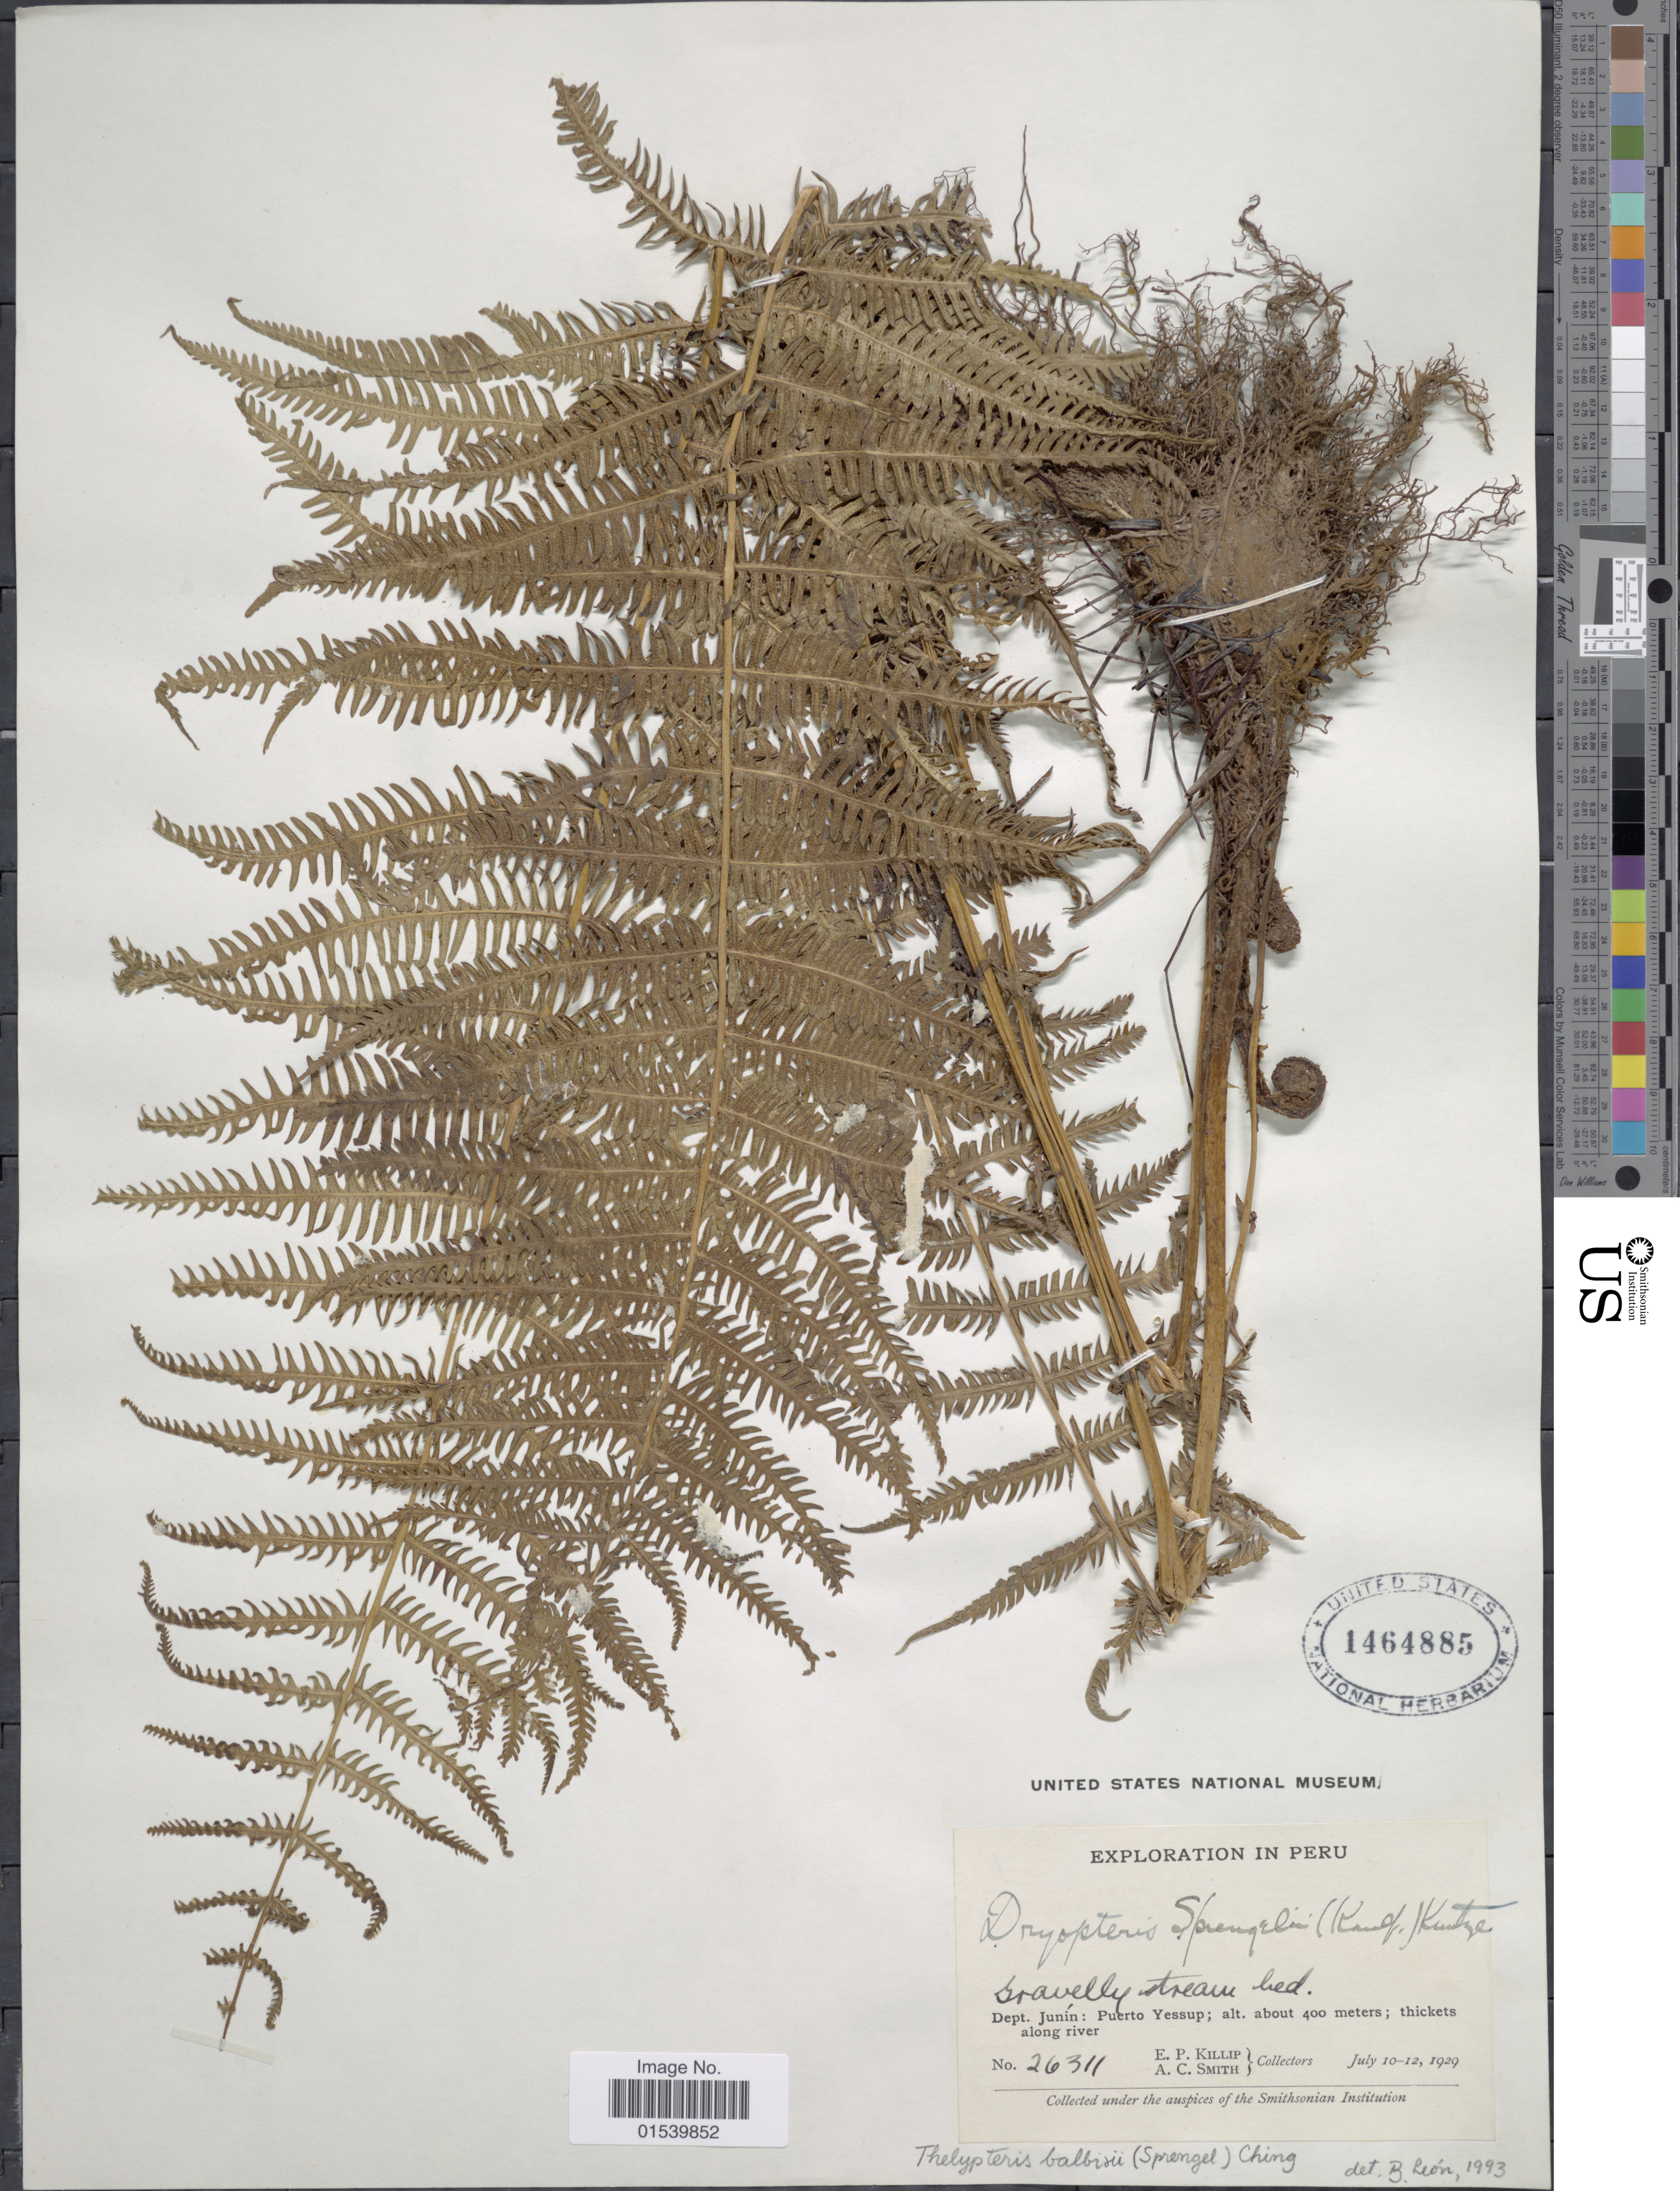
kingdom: Plantae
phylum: Tracheophyta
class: Polypodiopsida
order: Polypodiales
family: Thelypteridaceae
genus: Amauropelta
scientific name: Amauropelta balbisii (Spreng.) comb. nov., ined. 2015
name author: (Spreng.)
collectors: E. P. Killip & A. C. Smith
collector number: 26311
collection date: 1929-07-10/1929-07-12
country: Peru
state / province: Junín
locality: Gravelly stream bed. Dept. Junín: Puerto Yessup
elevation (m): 400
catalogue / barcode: US 1464885